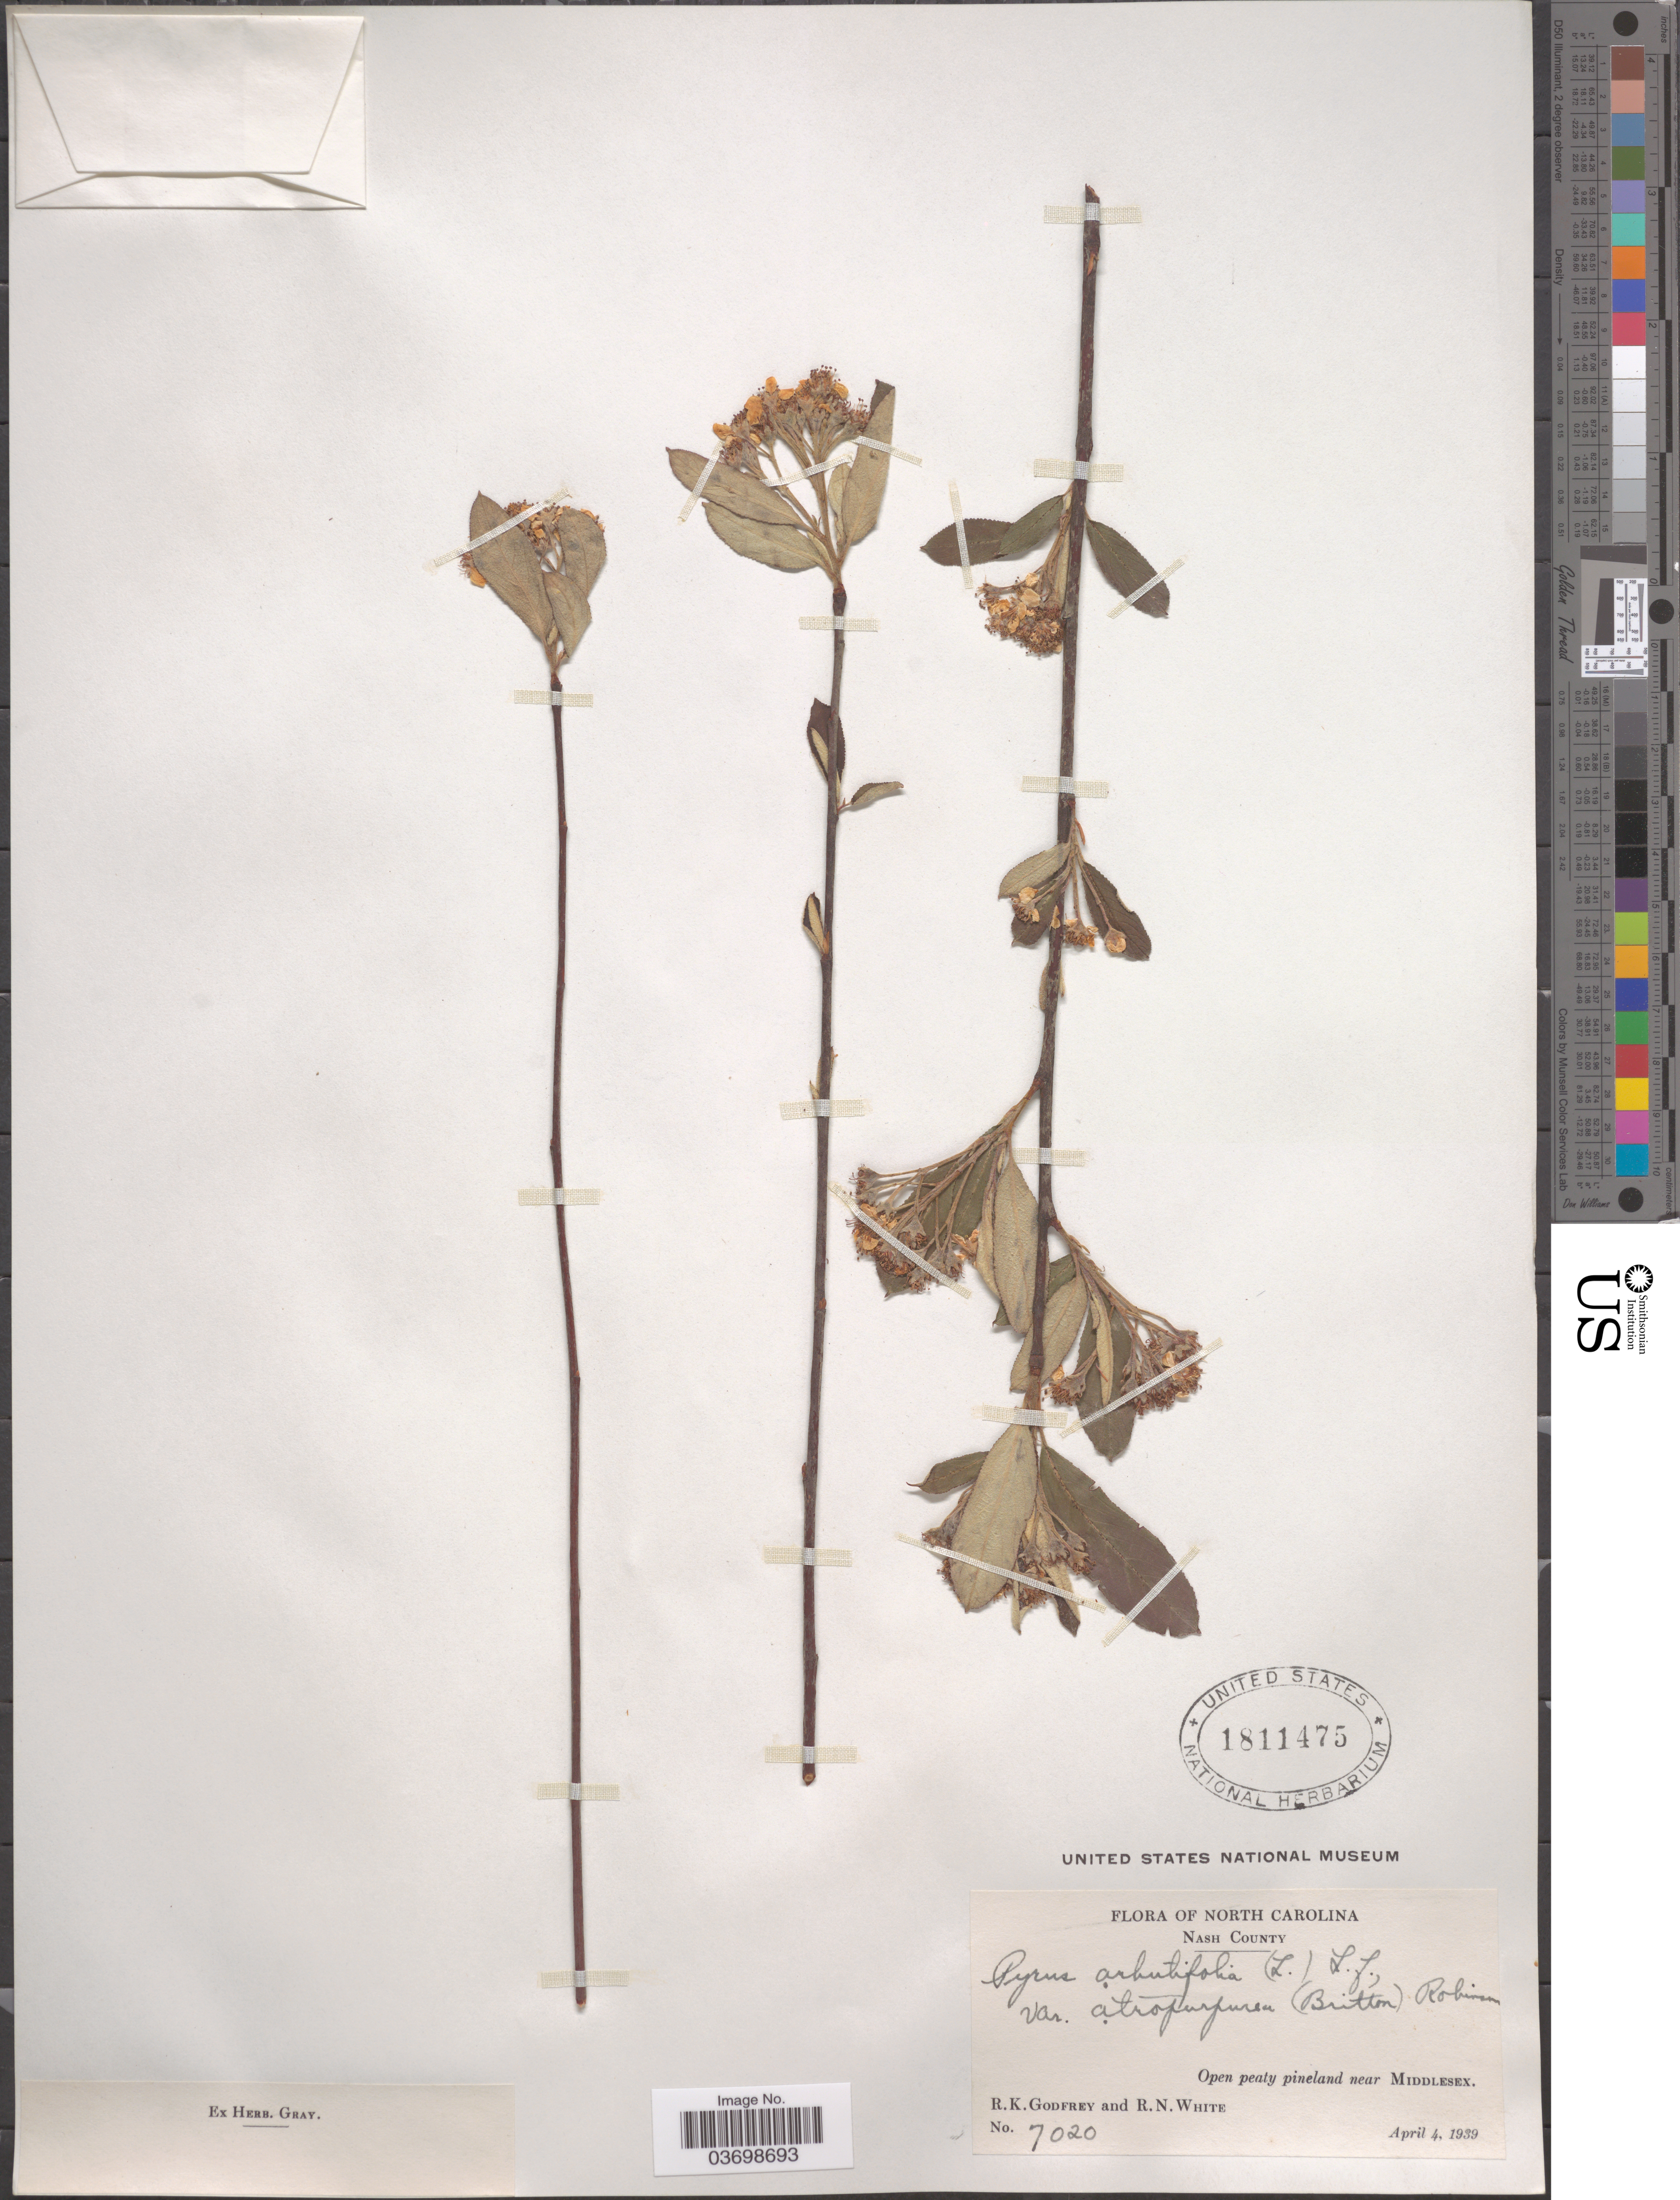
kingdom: Plantae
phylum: Tracheophyta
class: Magnoliopsida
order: Rosales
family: Rosaceae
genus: Aronia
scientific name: Aronia arbutifolia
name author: (L.) Pers.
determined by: Strong, M. T., (US), Smithsonian Institution - National Museum of Natural History (UNITED STATES)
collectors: R. K. Godfrey & R. N. White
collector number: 7020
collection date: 1939-04-04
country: United States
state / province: North Carolina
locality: Nash County. Near Middlesex.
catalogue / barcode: US 1811475